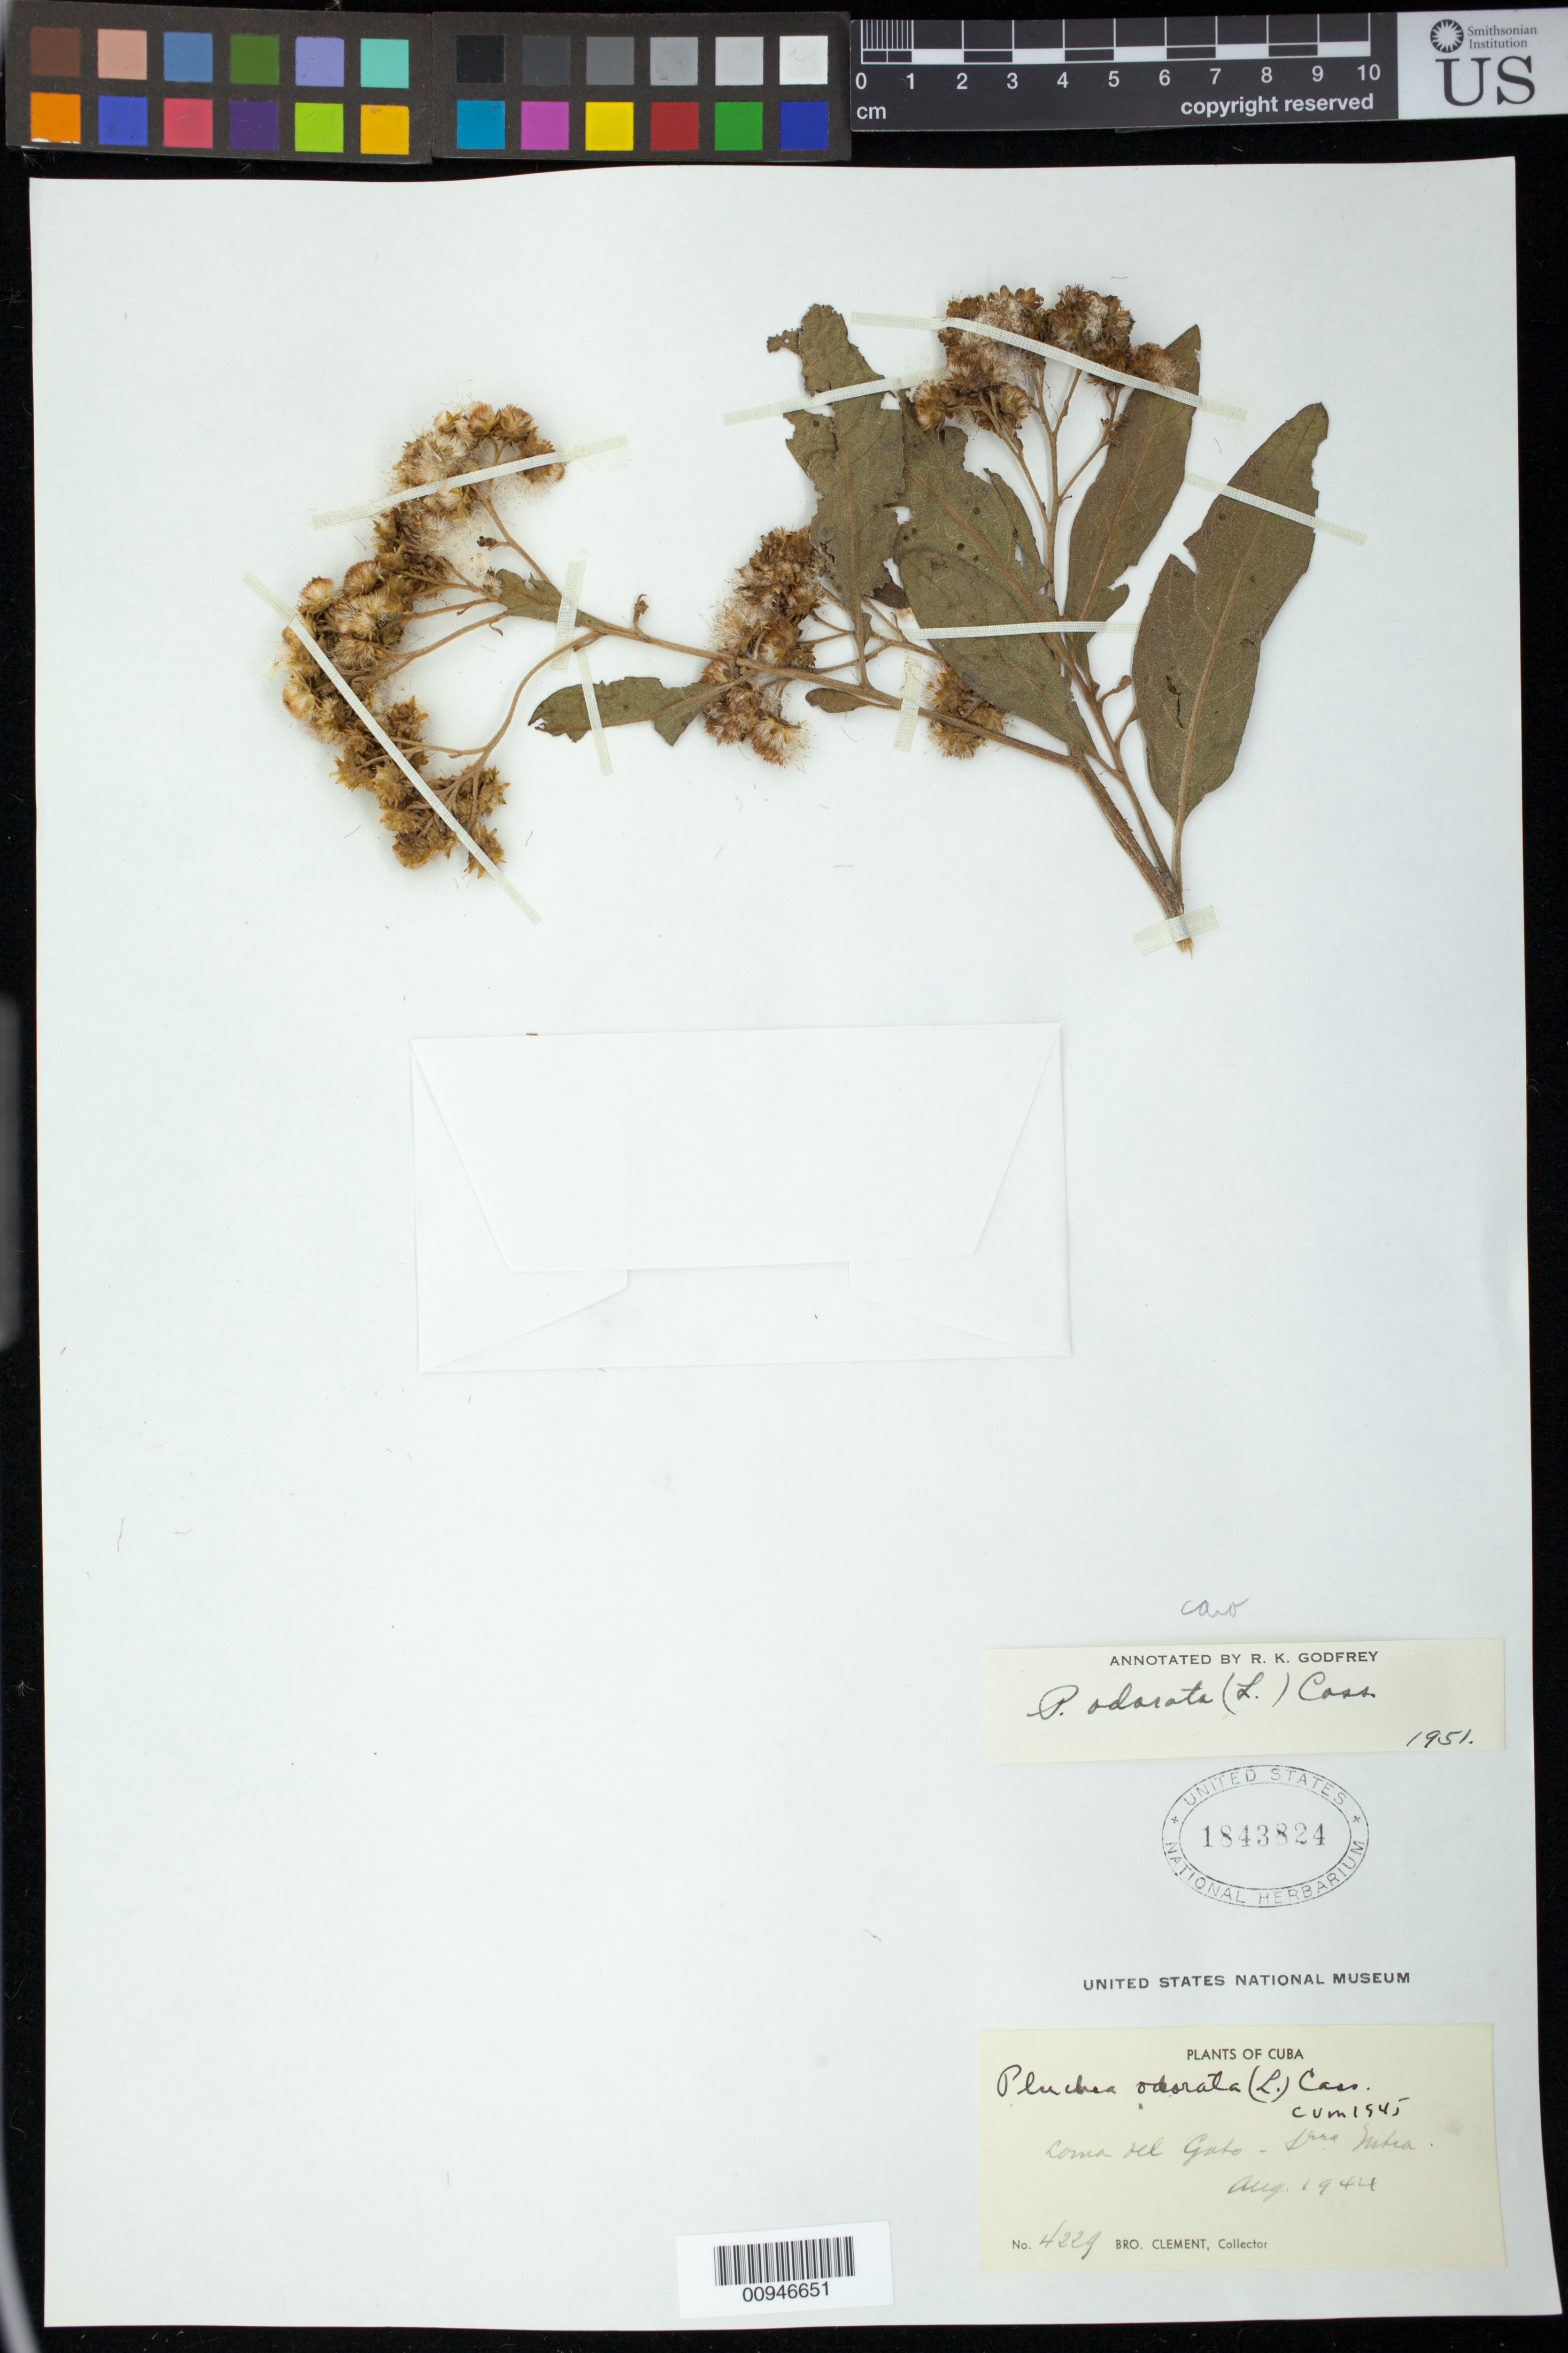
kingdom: Plantae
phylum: Tracheophyta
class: Magnoliopsida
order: Asterales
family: Asteraceae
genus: Pluchea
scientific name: Pluchea carolinensis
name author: (Jacq.) D. Don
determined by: Godfrey, R. K.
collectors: B. Clement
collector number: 4229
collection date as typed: Aug 1944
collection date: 1944-08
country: Cuba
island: Cuba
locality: Loma del Gato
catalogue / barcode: US 1843824